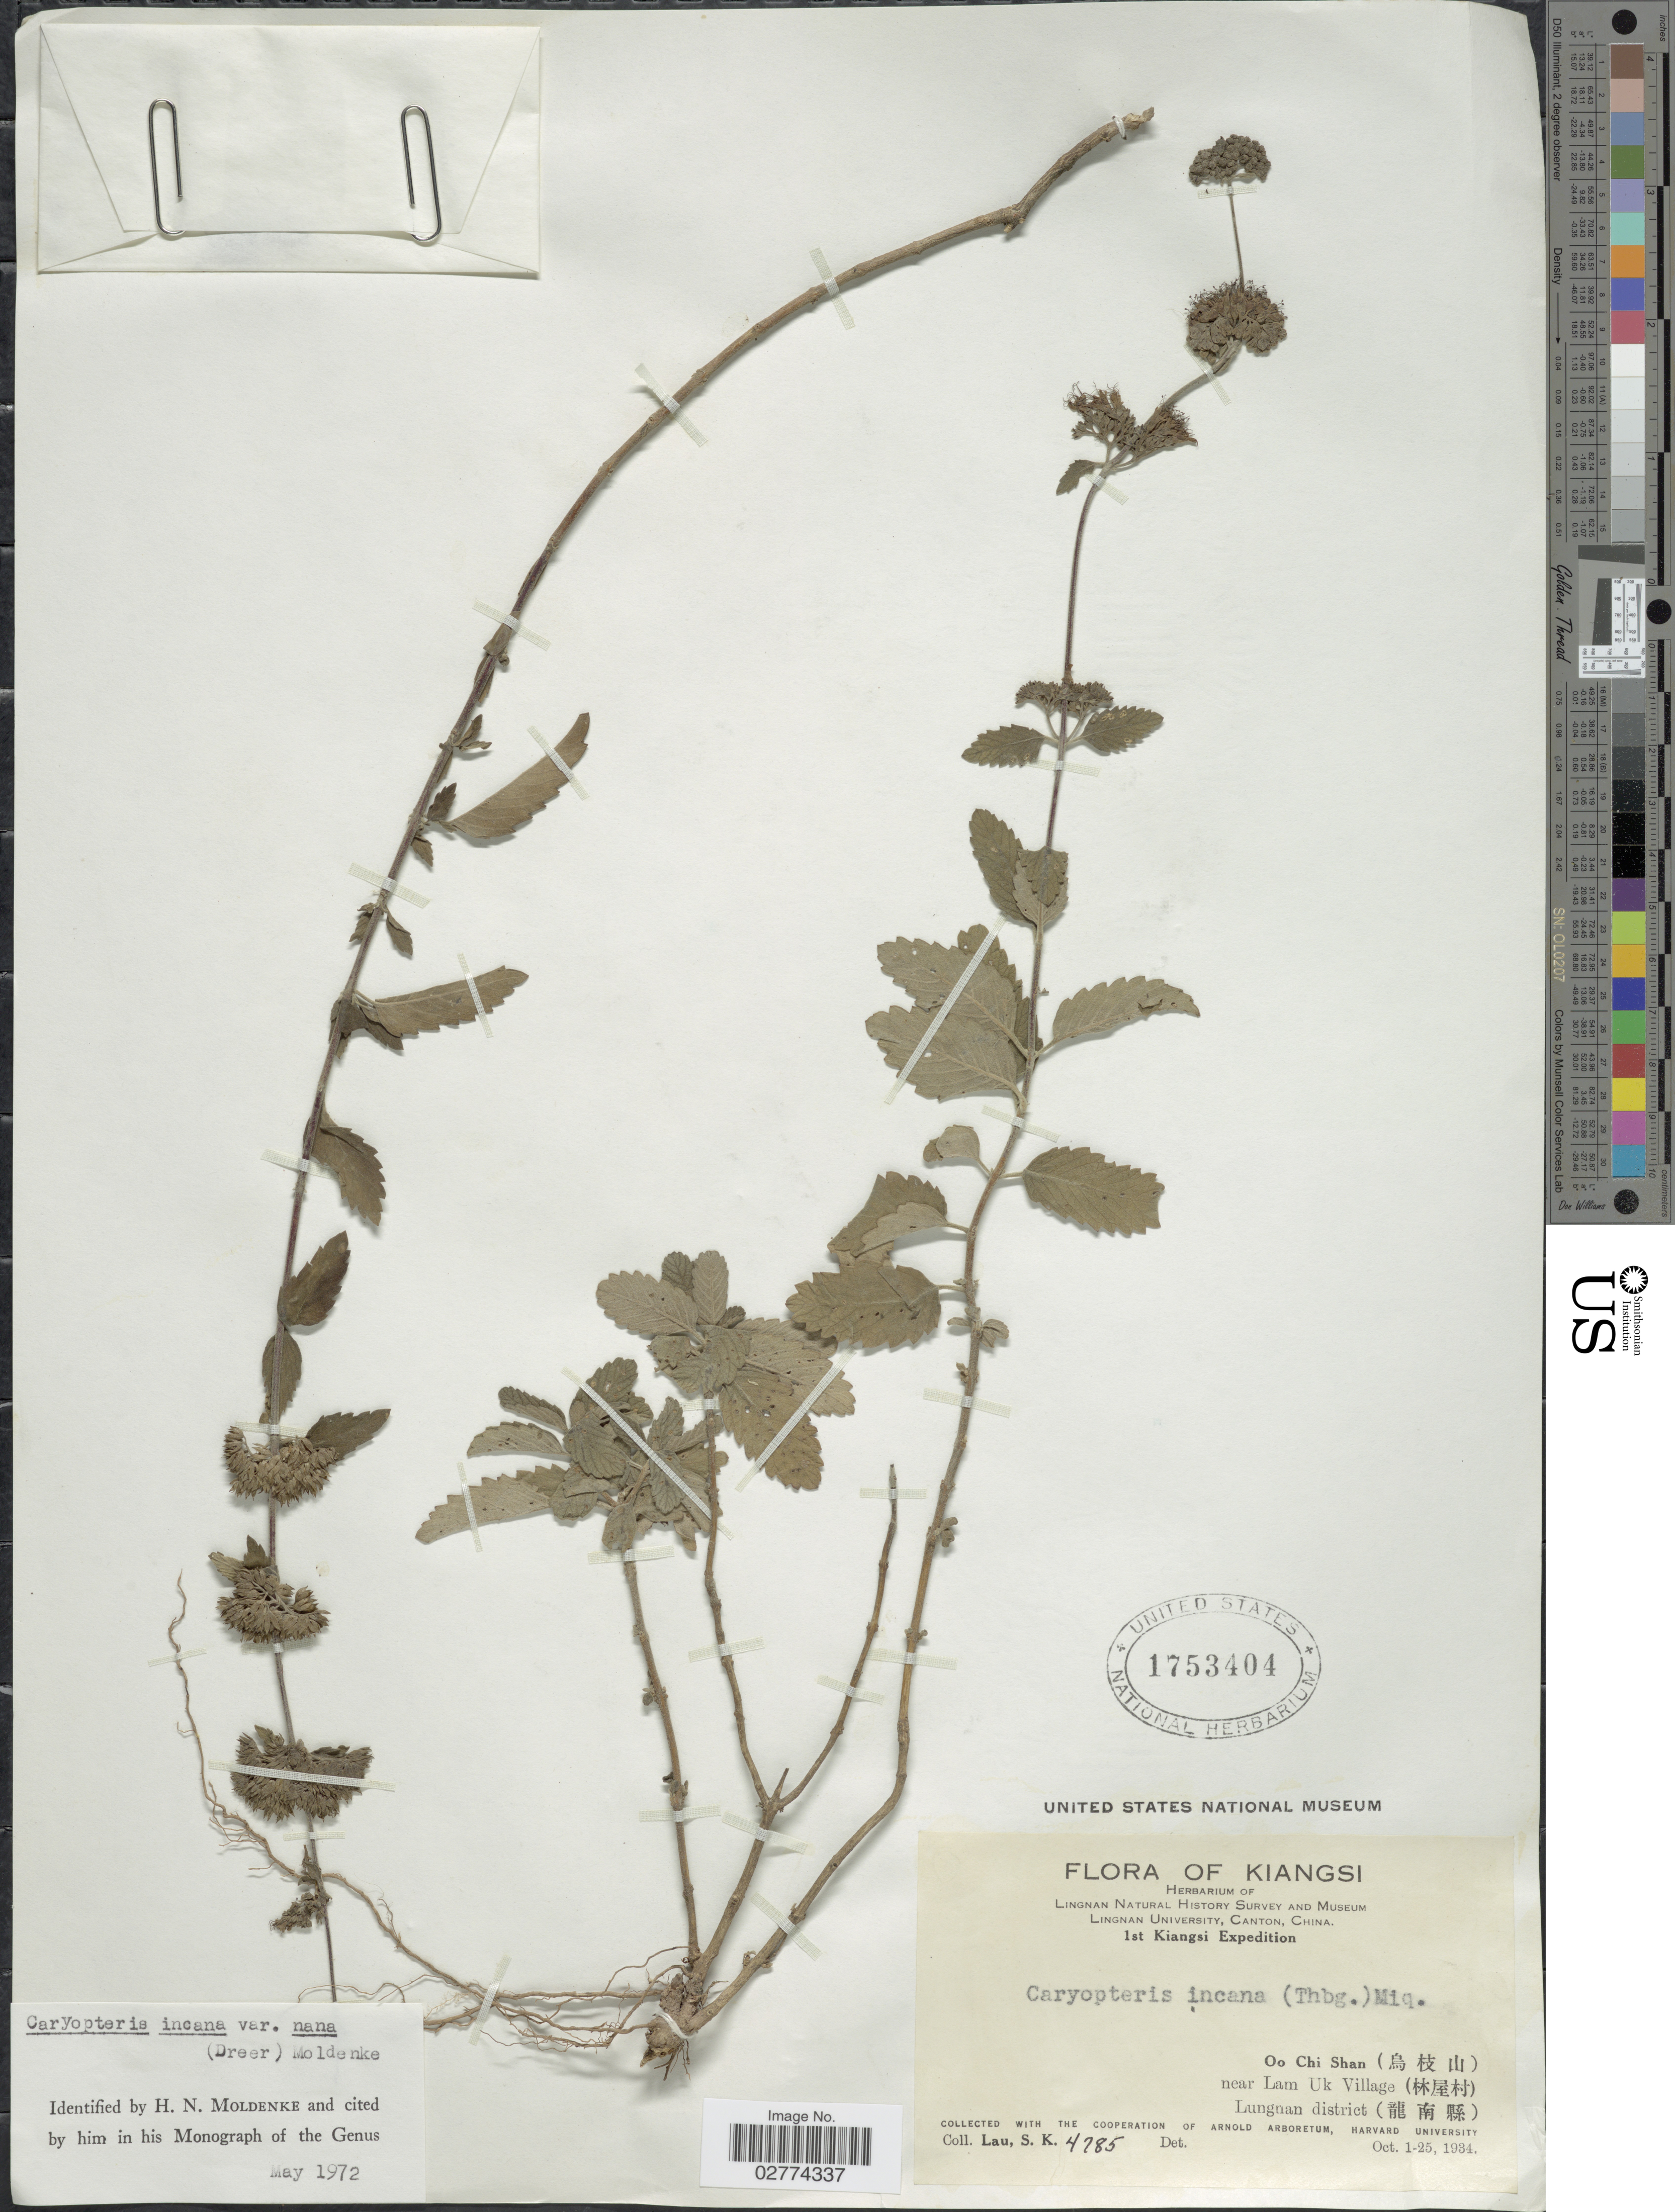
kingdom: Plantae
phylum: Tracheophyta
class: Magnoliopsida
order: Lamiales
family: Lamiaceae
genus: Caryopteris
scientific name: Caryopteris incana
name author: (Thunb. ex Houtt.) Miq.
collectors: S. K. Lau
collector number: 4785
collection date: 1934-10-01/1934-10-25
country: China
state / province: Jiangxi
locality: Kiangsi. Oo Chi Shan (X). near Lam Uk Village (X) Lungnan district (X).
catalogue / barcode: US 1753404